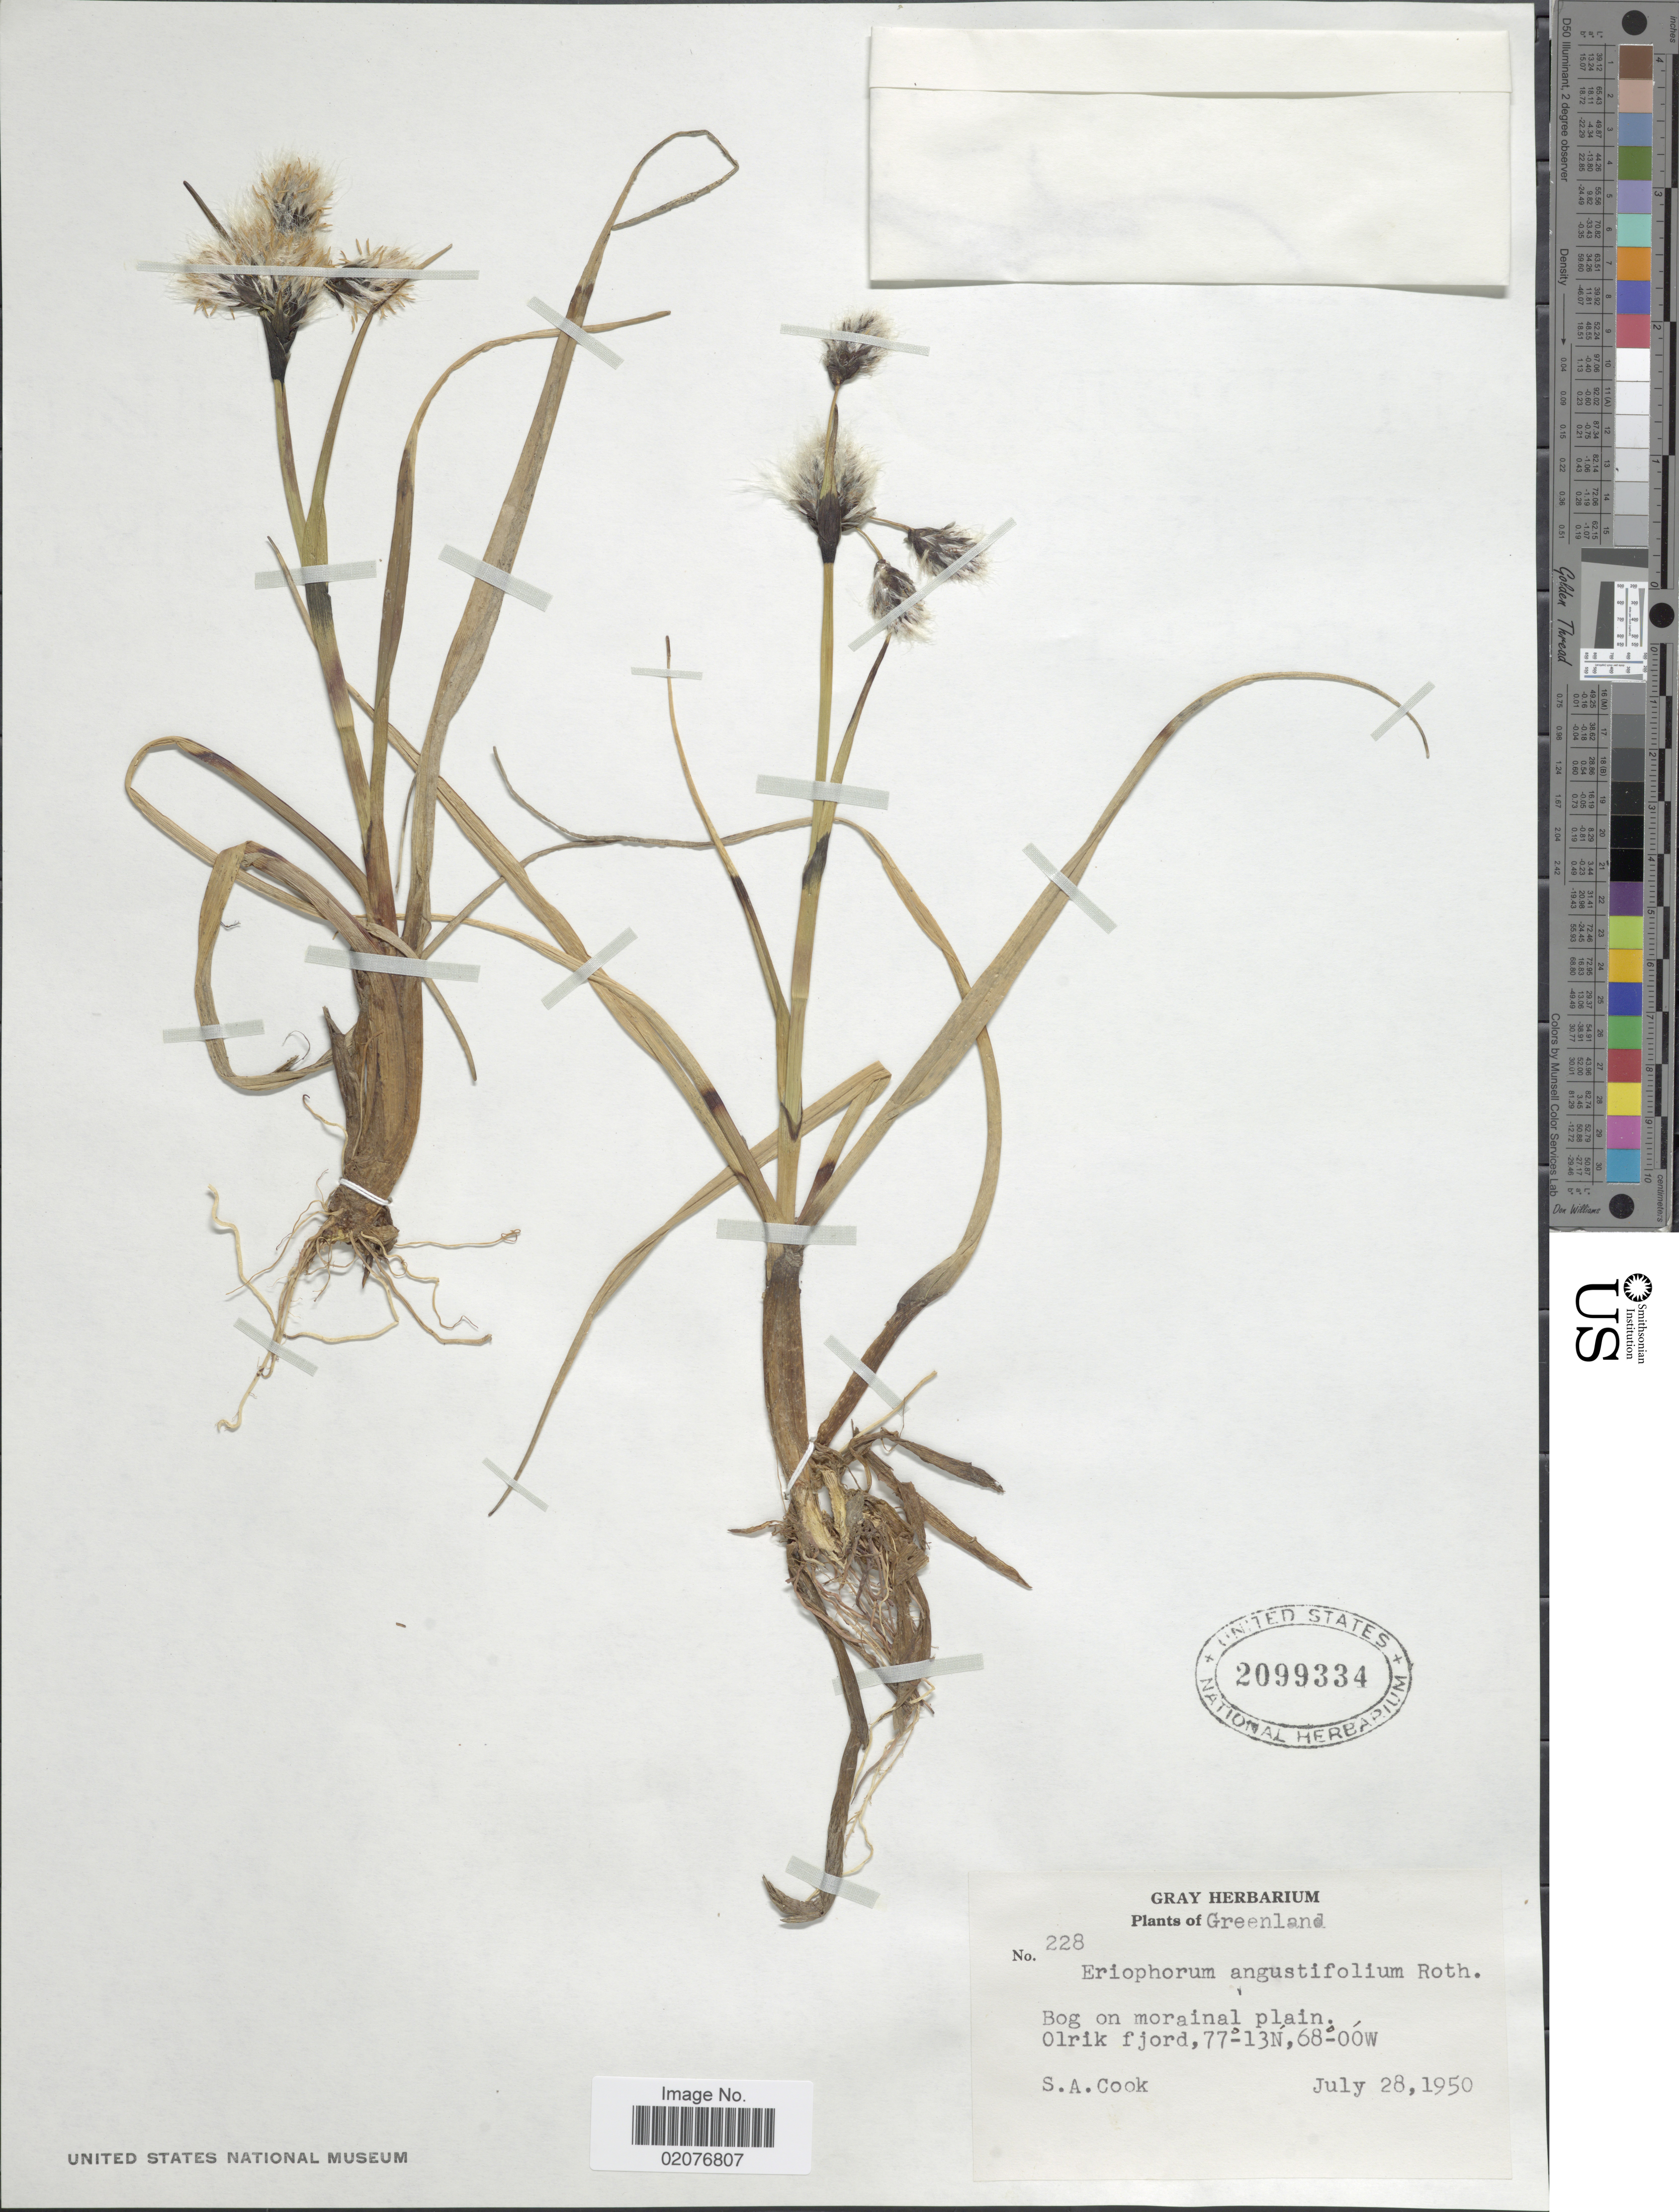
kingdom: Plantae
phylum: Tracheophyta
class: Liliopsida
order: Poales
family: Cyperaceae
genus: Eriophorum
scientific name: Eriophorum angustifolium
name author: Honck.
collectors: S. A. Cook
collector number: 228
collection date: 1950-07-28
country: Greenland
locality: Bog on morainal plain. Olrik fjord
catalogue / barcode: US 2099334